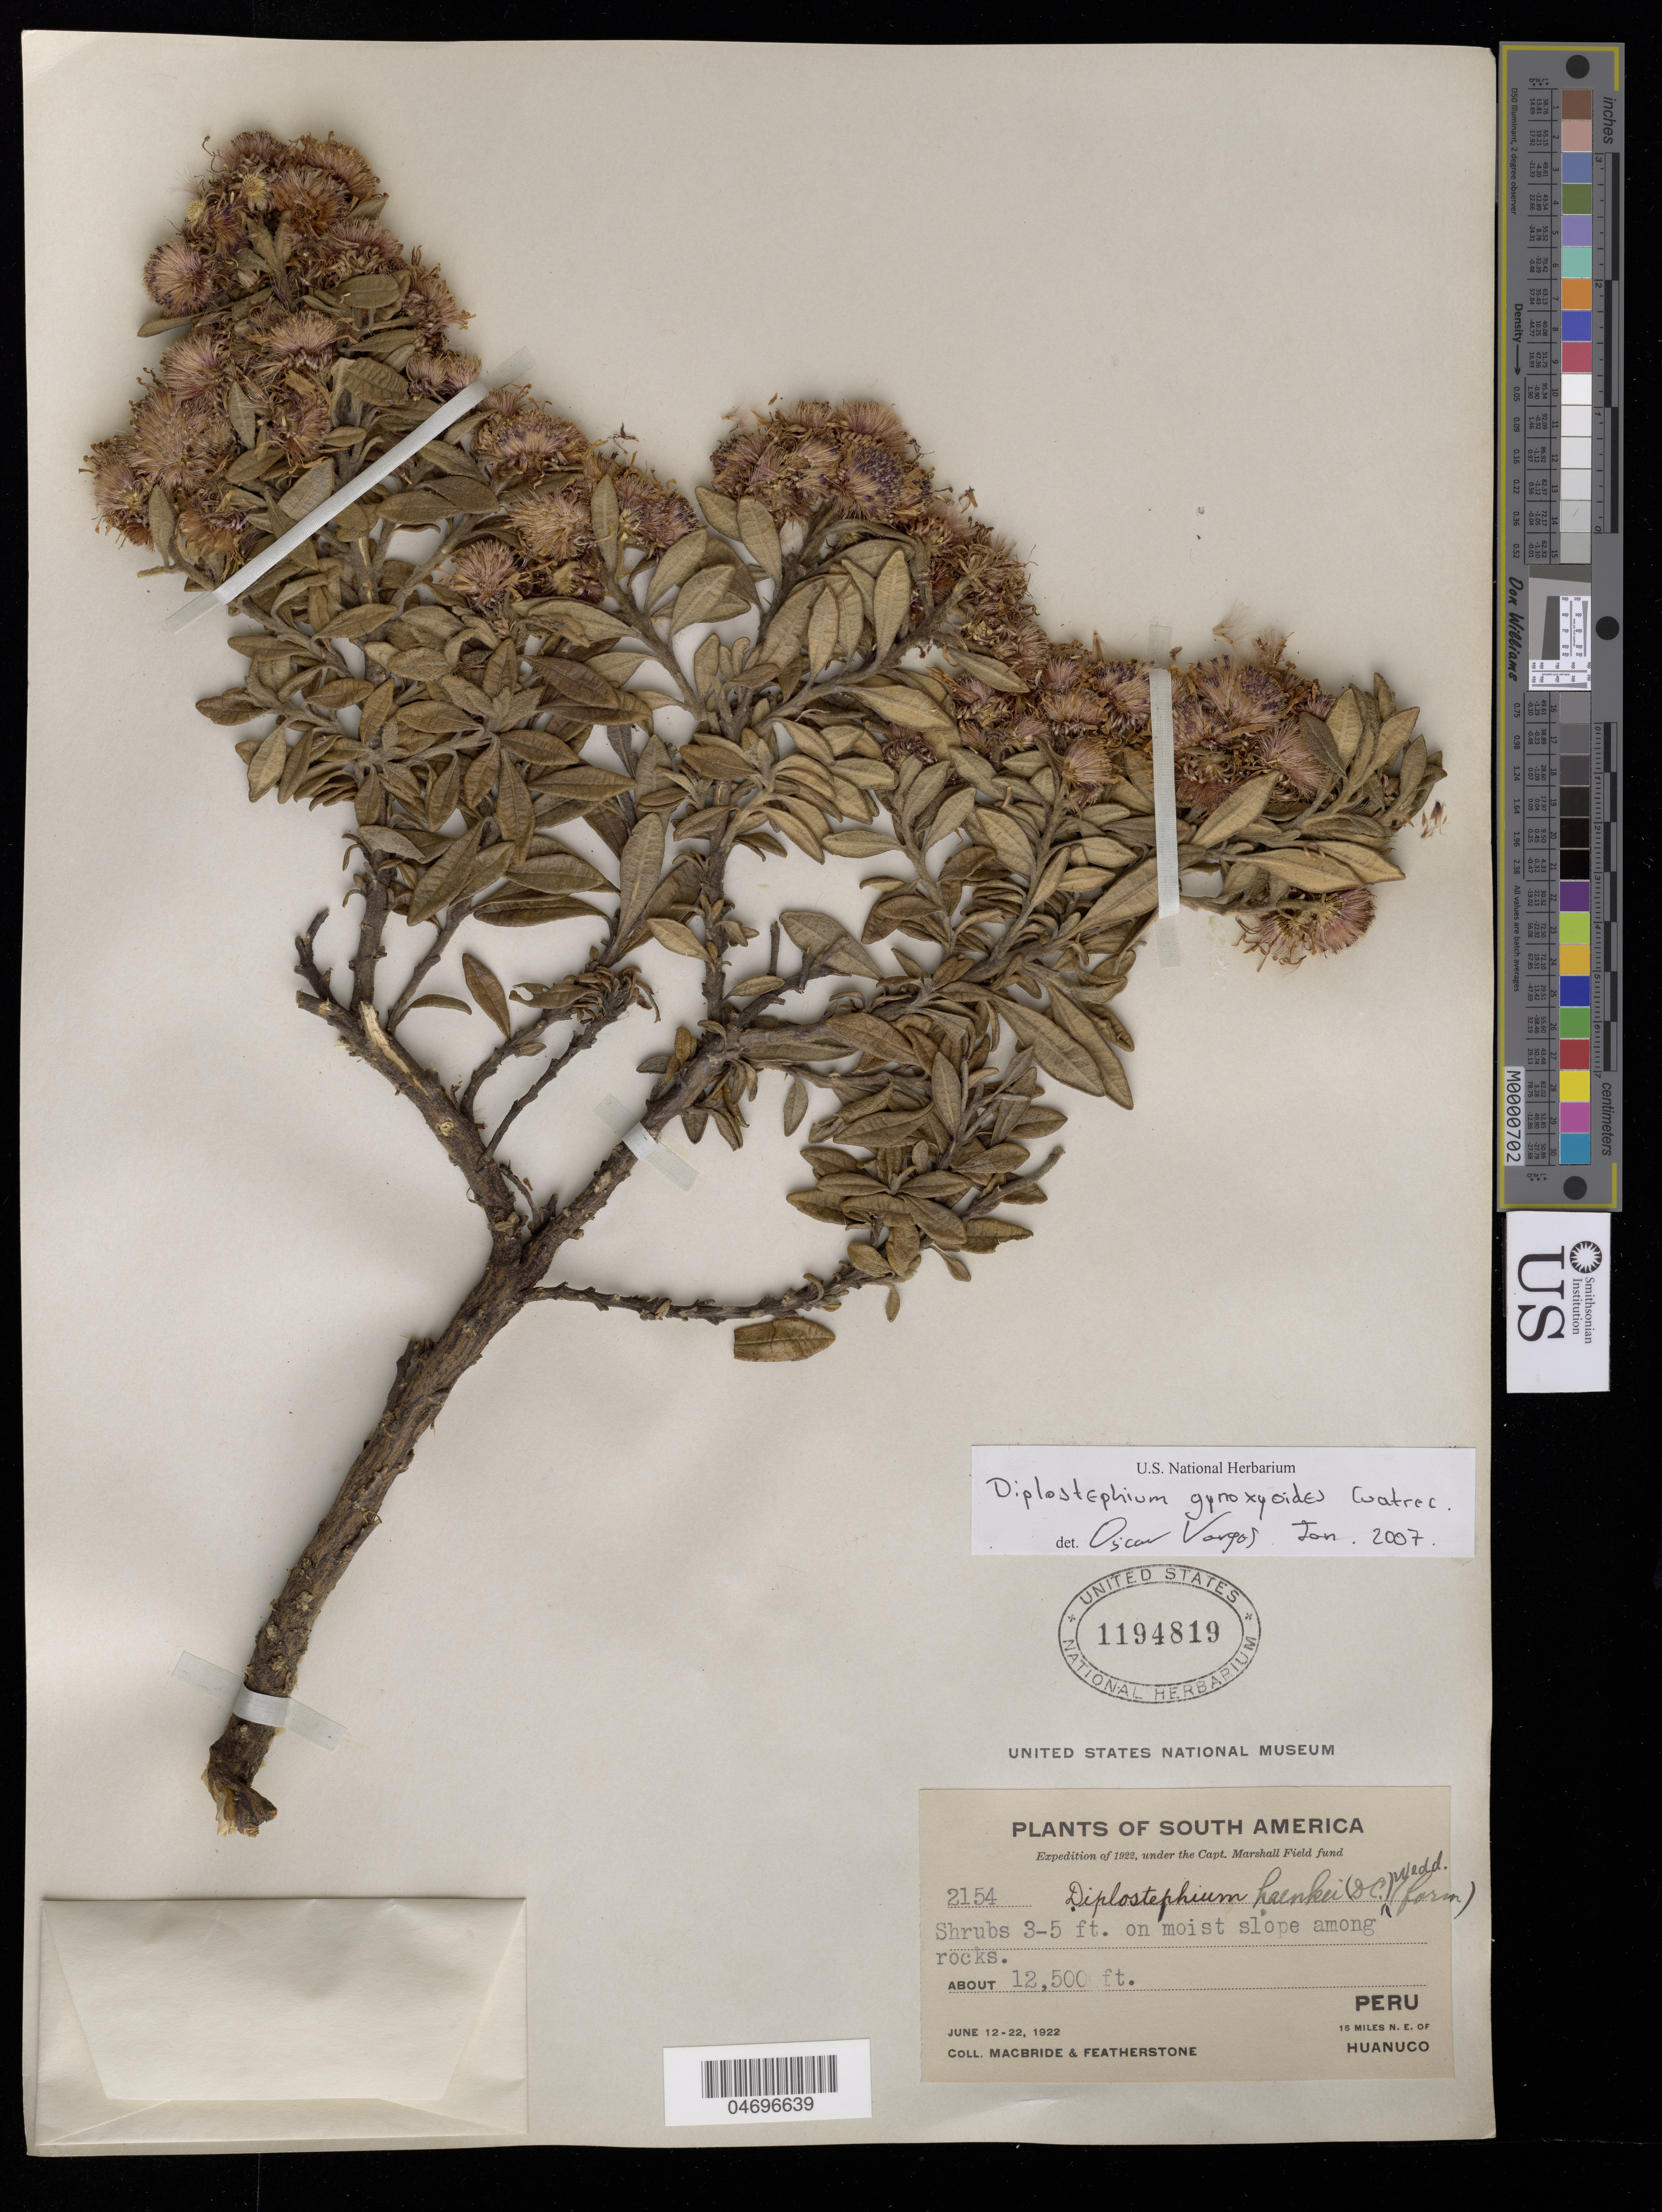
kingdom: Plantae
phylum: Tracheophyta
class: Magnoliopsida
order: Asterales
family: Asteraceae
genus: Diplostephium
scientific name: Diplostephium gynoxyoides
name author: Cuatrec.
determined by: Vargas, Oscar M.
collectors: J. F. Macbride & W. Featherstone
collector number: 2154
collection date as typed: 12 Jun 1922 to 22 Jun 1922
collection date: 1922-06-12/1922-06-22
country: Peru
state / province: Huánuco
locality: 15 mi NE of Huánuco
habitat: On moist slope among rocks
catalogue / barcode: US 1194819